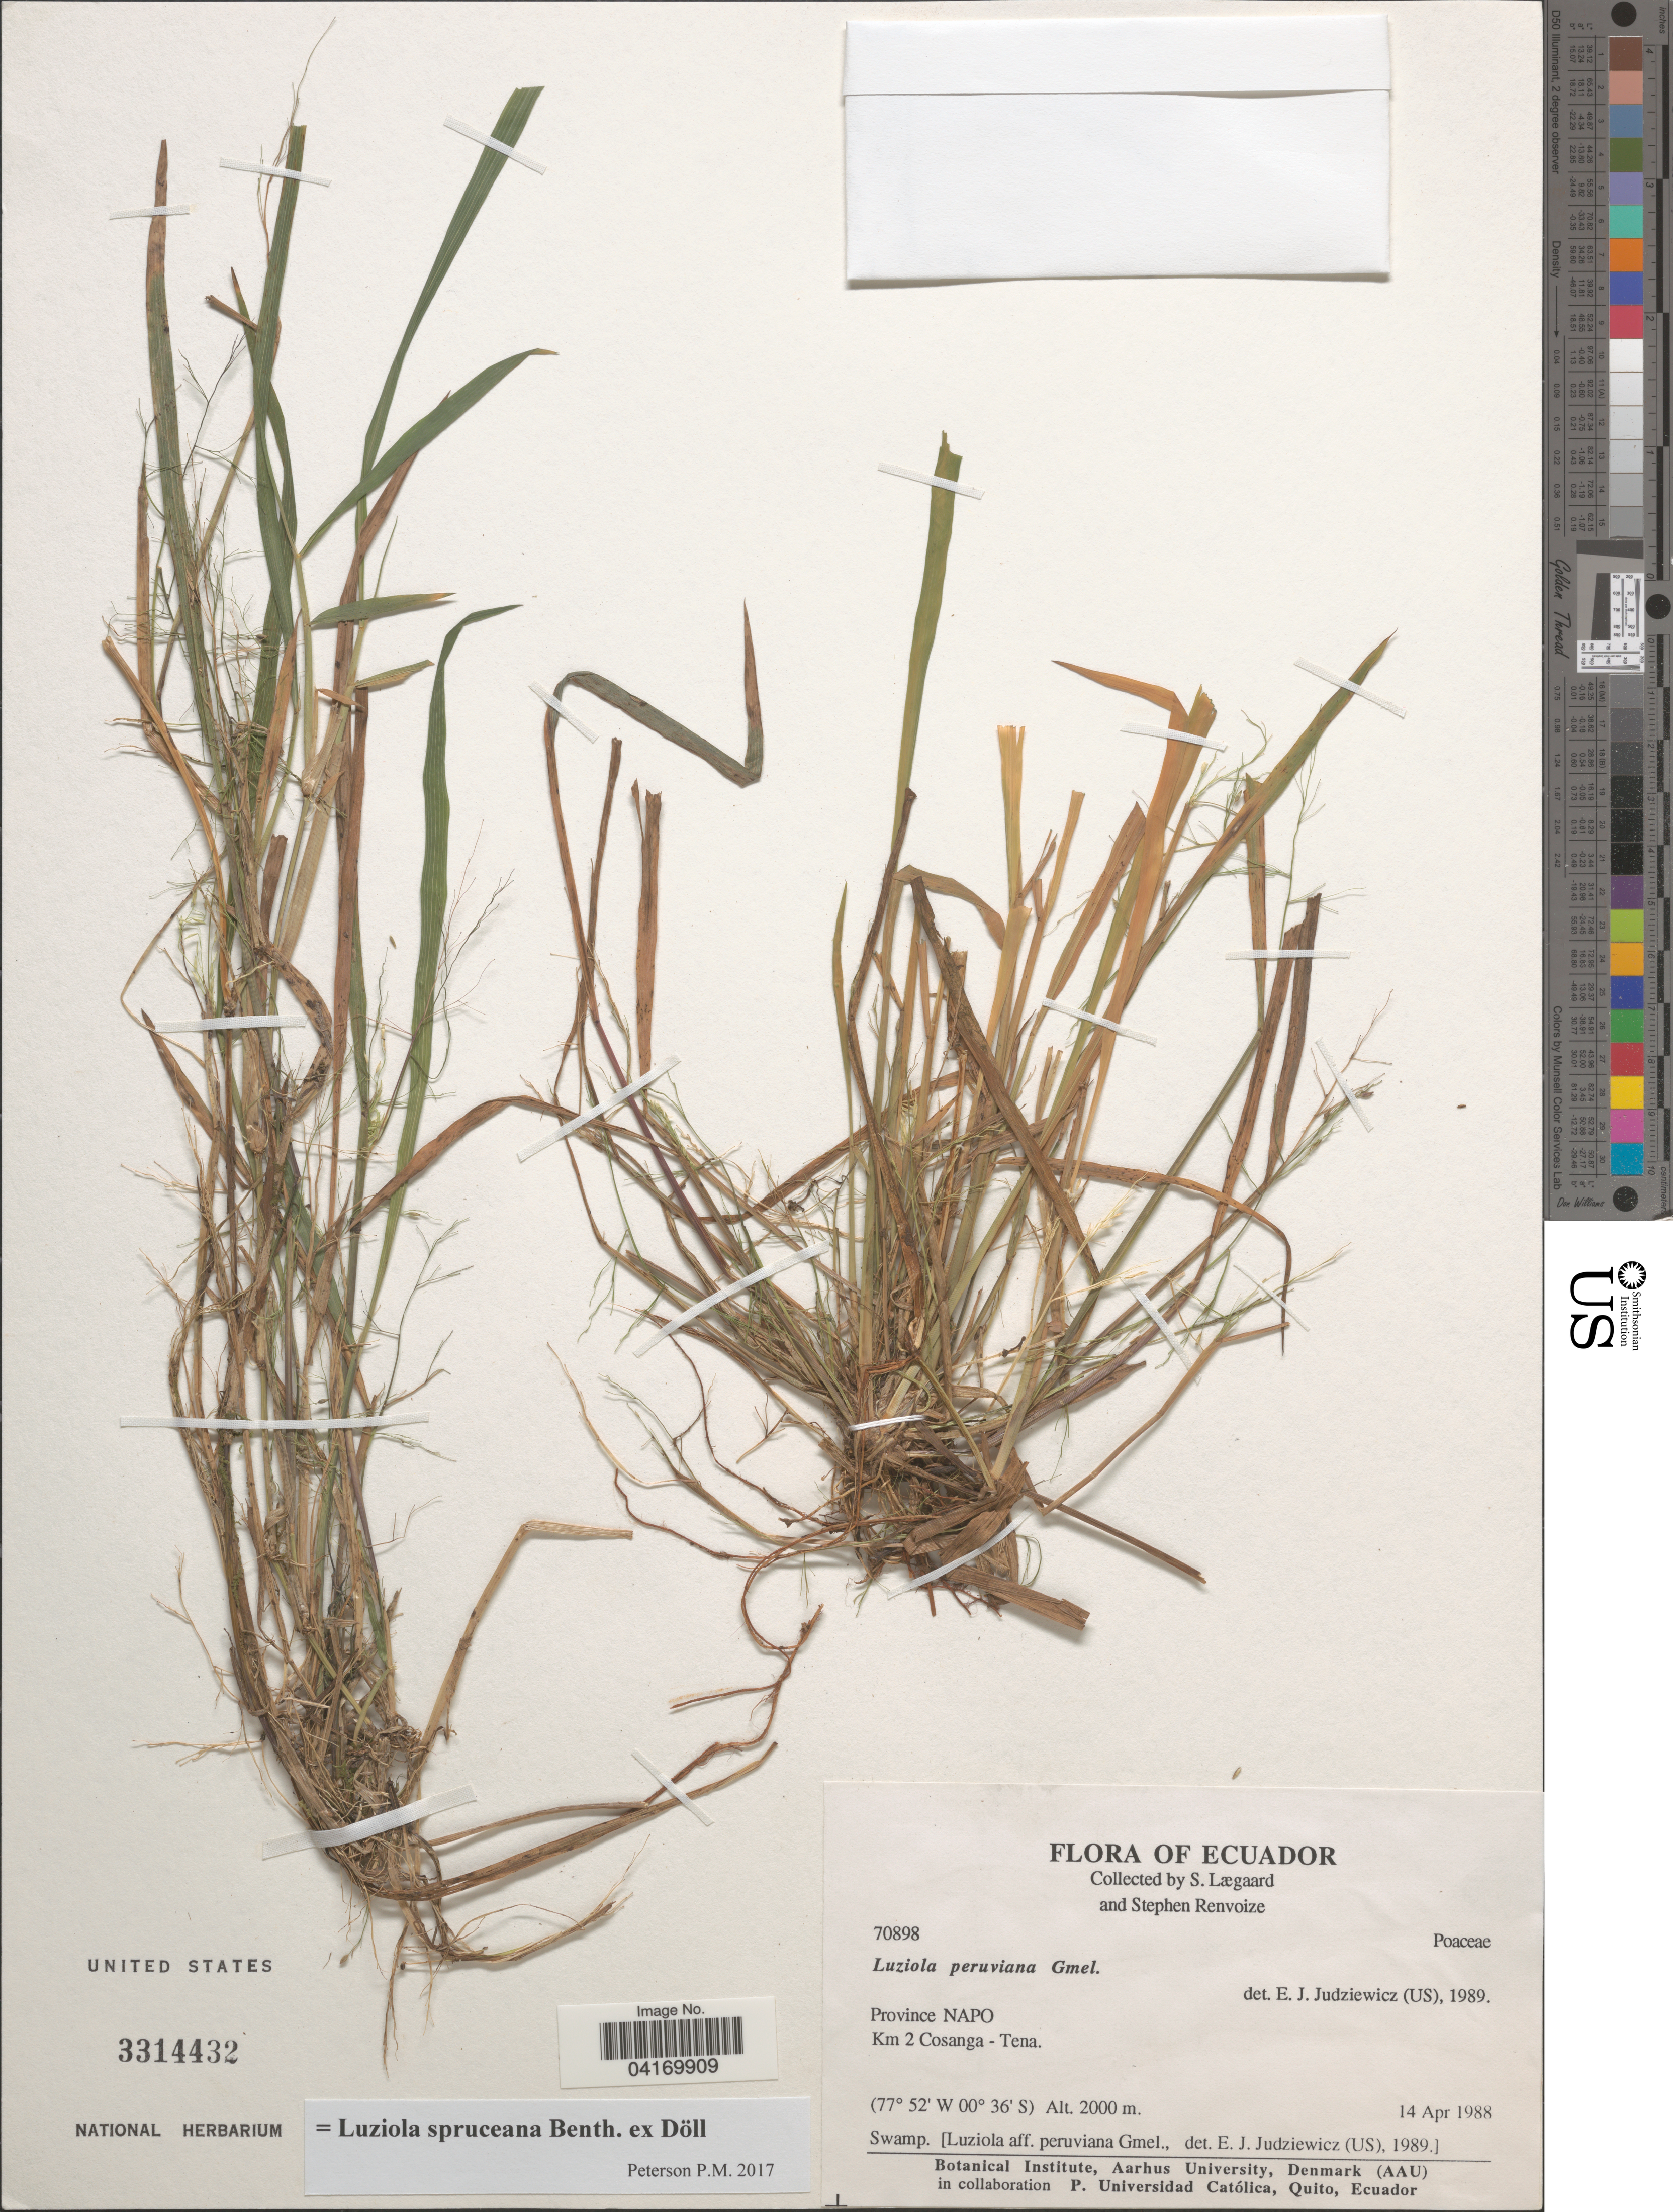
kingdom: Plantae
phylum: Tracheophyta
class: Liliopsida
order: Poales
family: Poaceae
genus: Luziola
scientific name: Luziola spruceana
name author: Benth. ex Döll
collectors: S. Lægaard & S. A. Renvoize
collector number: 70898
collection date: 1988-04-14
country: Ecuador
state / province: Napo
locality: Km 2 Cosanga - Tena.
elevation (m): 2000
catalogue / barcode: US 3314432